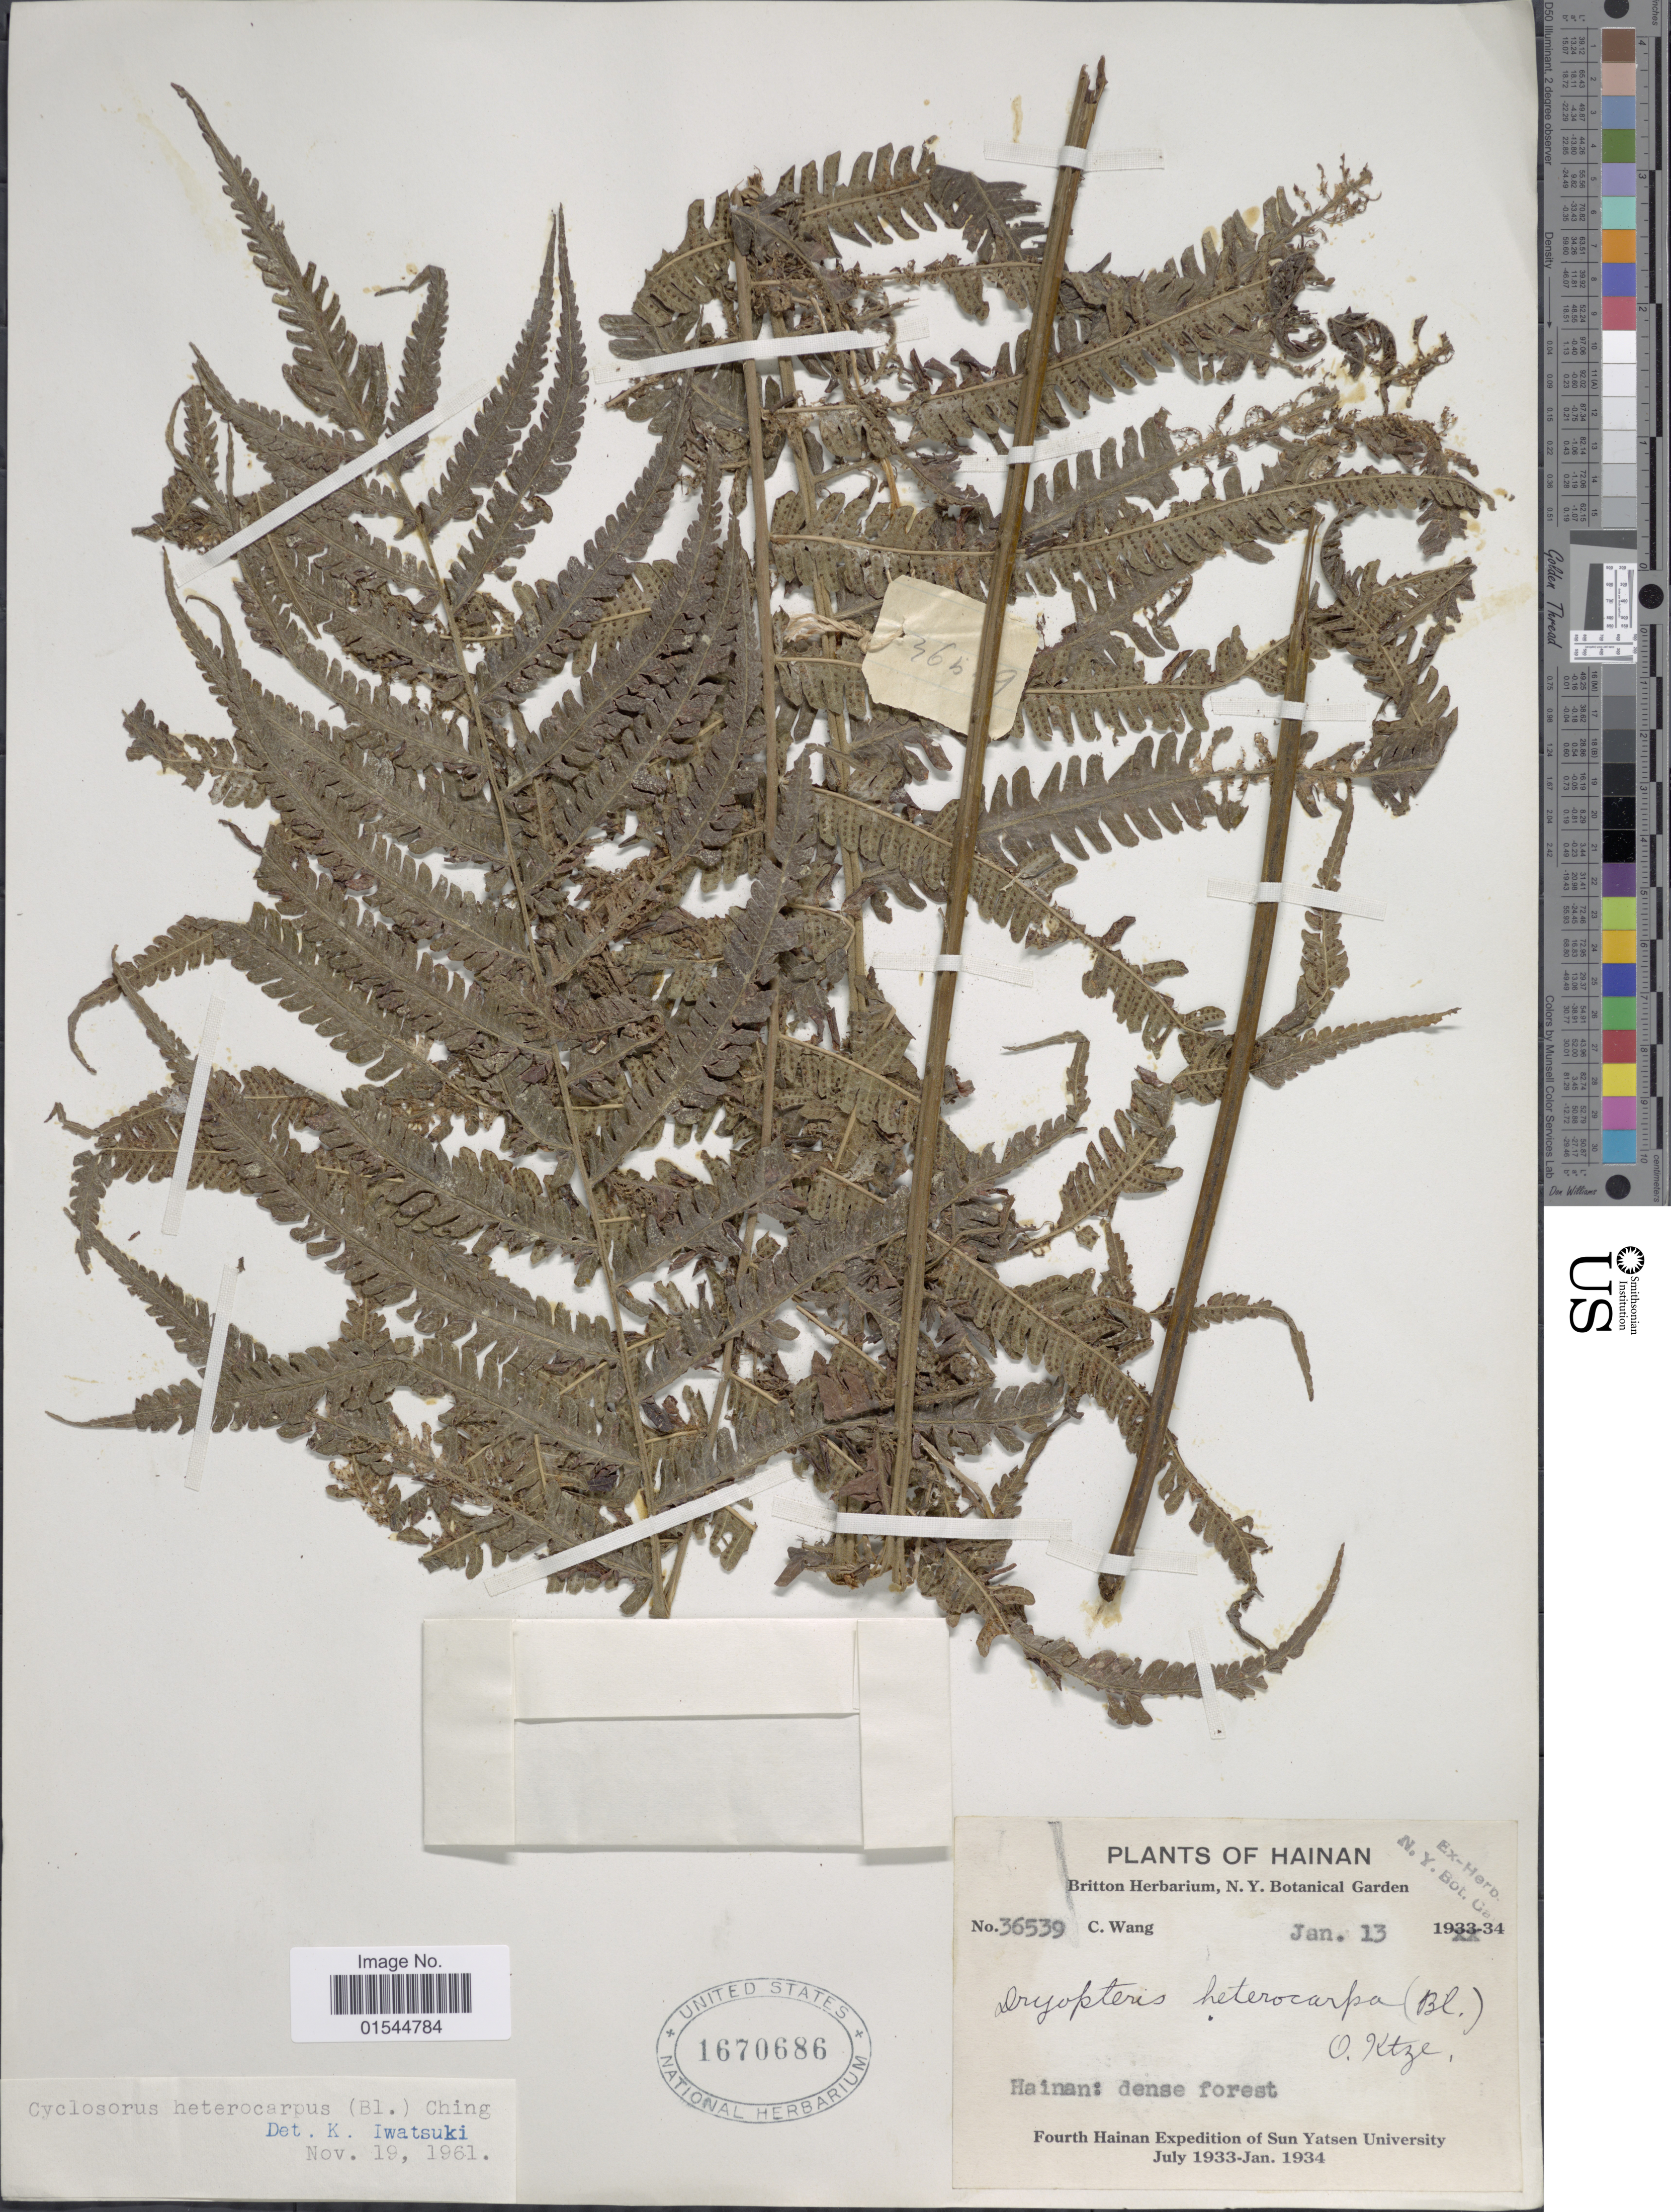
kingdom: Plantae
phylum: Tracheophyta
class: Polypodiopsida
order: Polypodiales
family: Thelypteridaceae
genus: Sphaerostephanos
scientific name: Sphaerostephanos heterocarpus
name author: (Blume) Holttum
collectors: C. Wang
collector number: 36539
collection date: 1934-01-13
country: China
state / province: Hainan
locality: Hainan: dense forest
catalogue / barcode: US 1670686